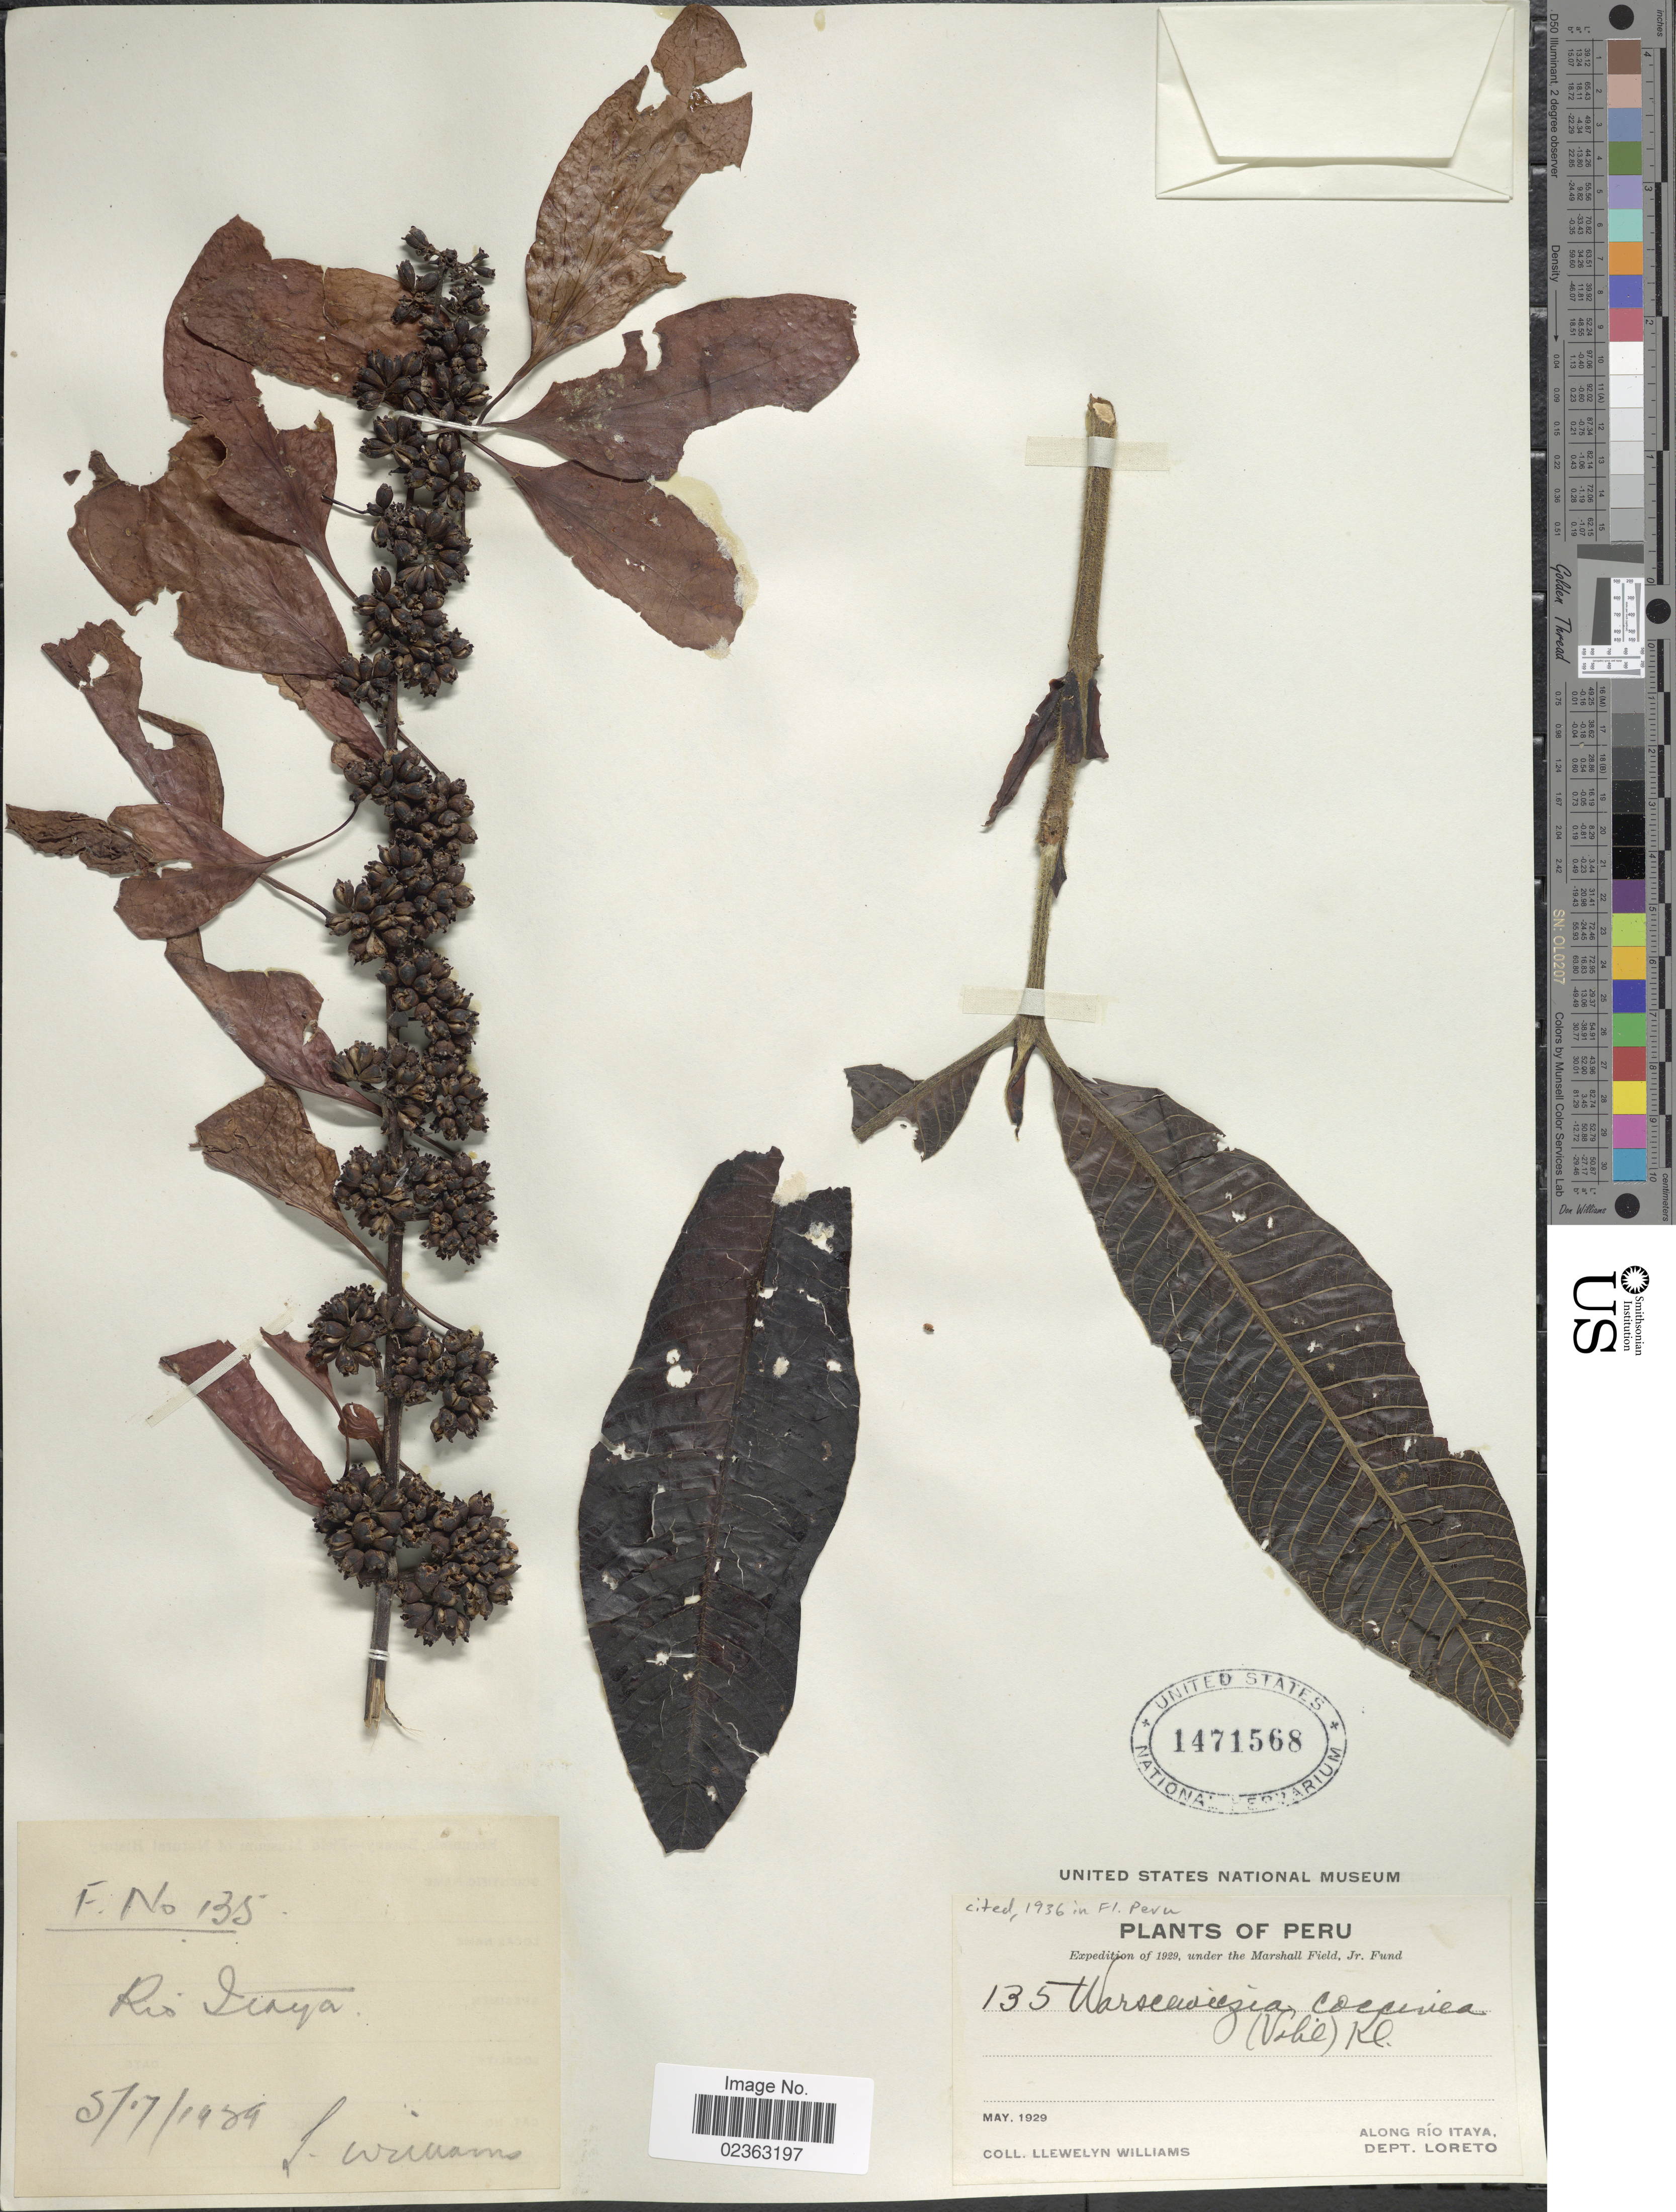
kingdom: Plantae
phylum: Tracheophyta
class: Magnoliopsida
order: Gentianales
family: Rubiaceae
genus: Warszewiczia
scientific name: Warszewiczia coccinea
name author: (Vahl) Klotzsch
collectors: Ll. Williams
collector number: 135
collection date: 1929-05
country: Peru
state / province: Loreto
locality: Along Rio Itaya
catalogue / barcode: US 1471568